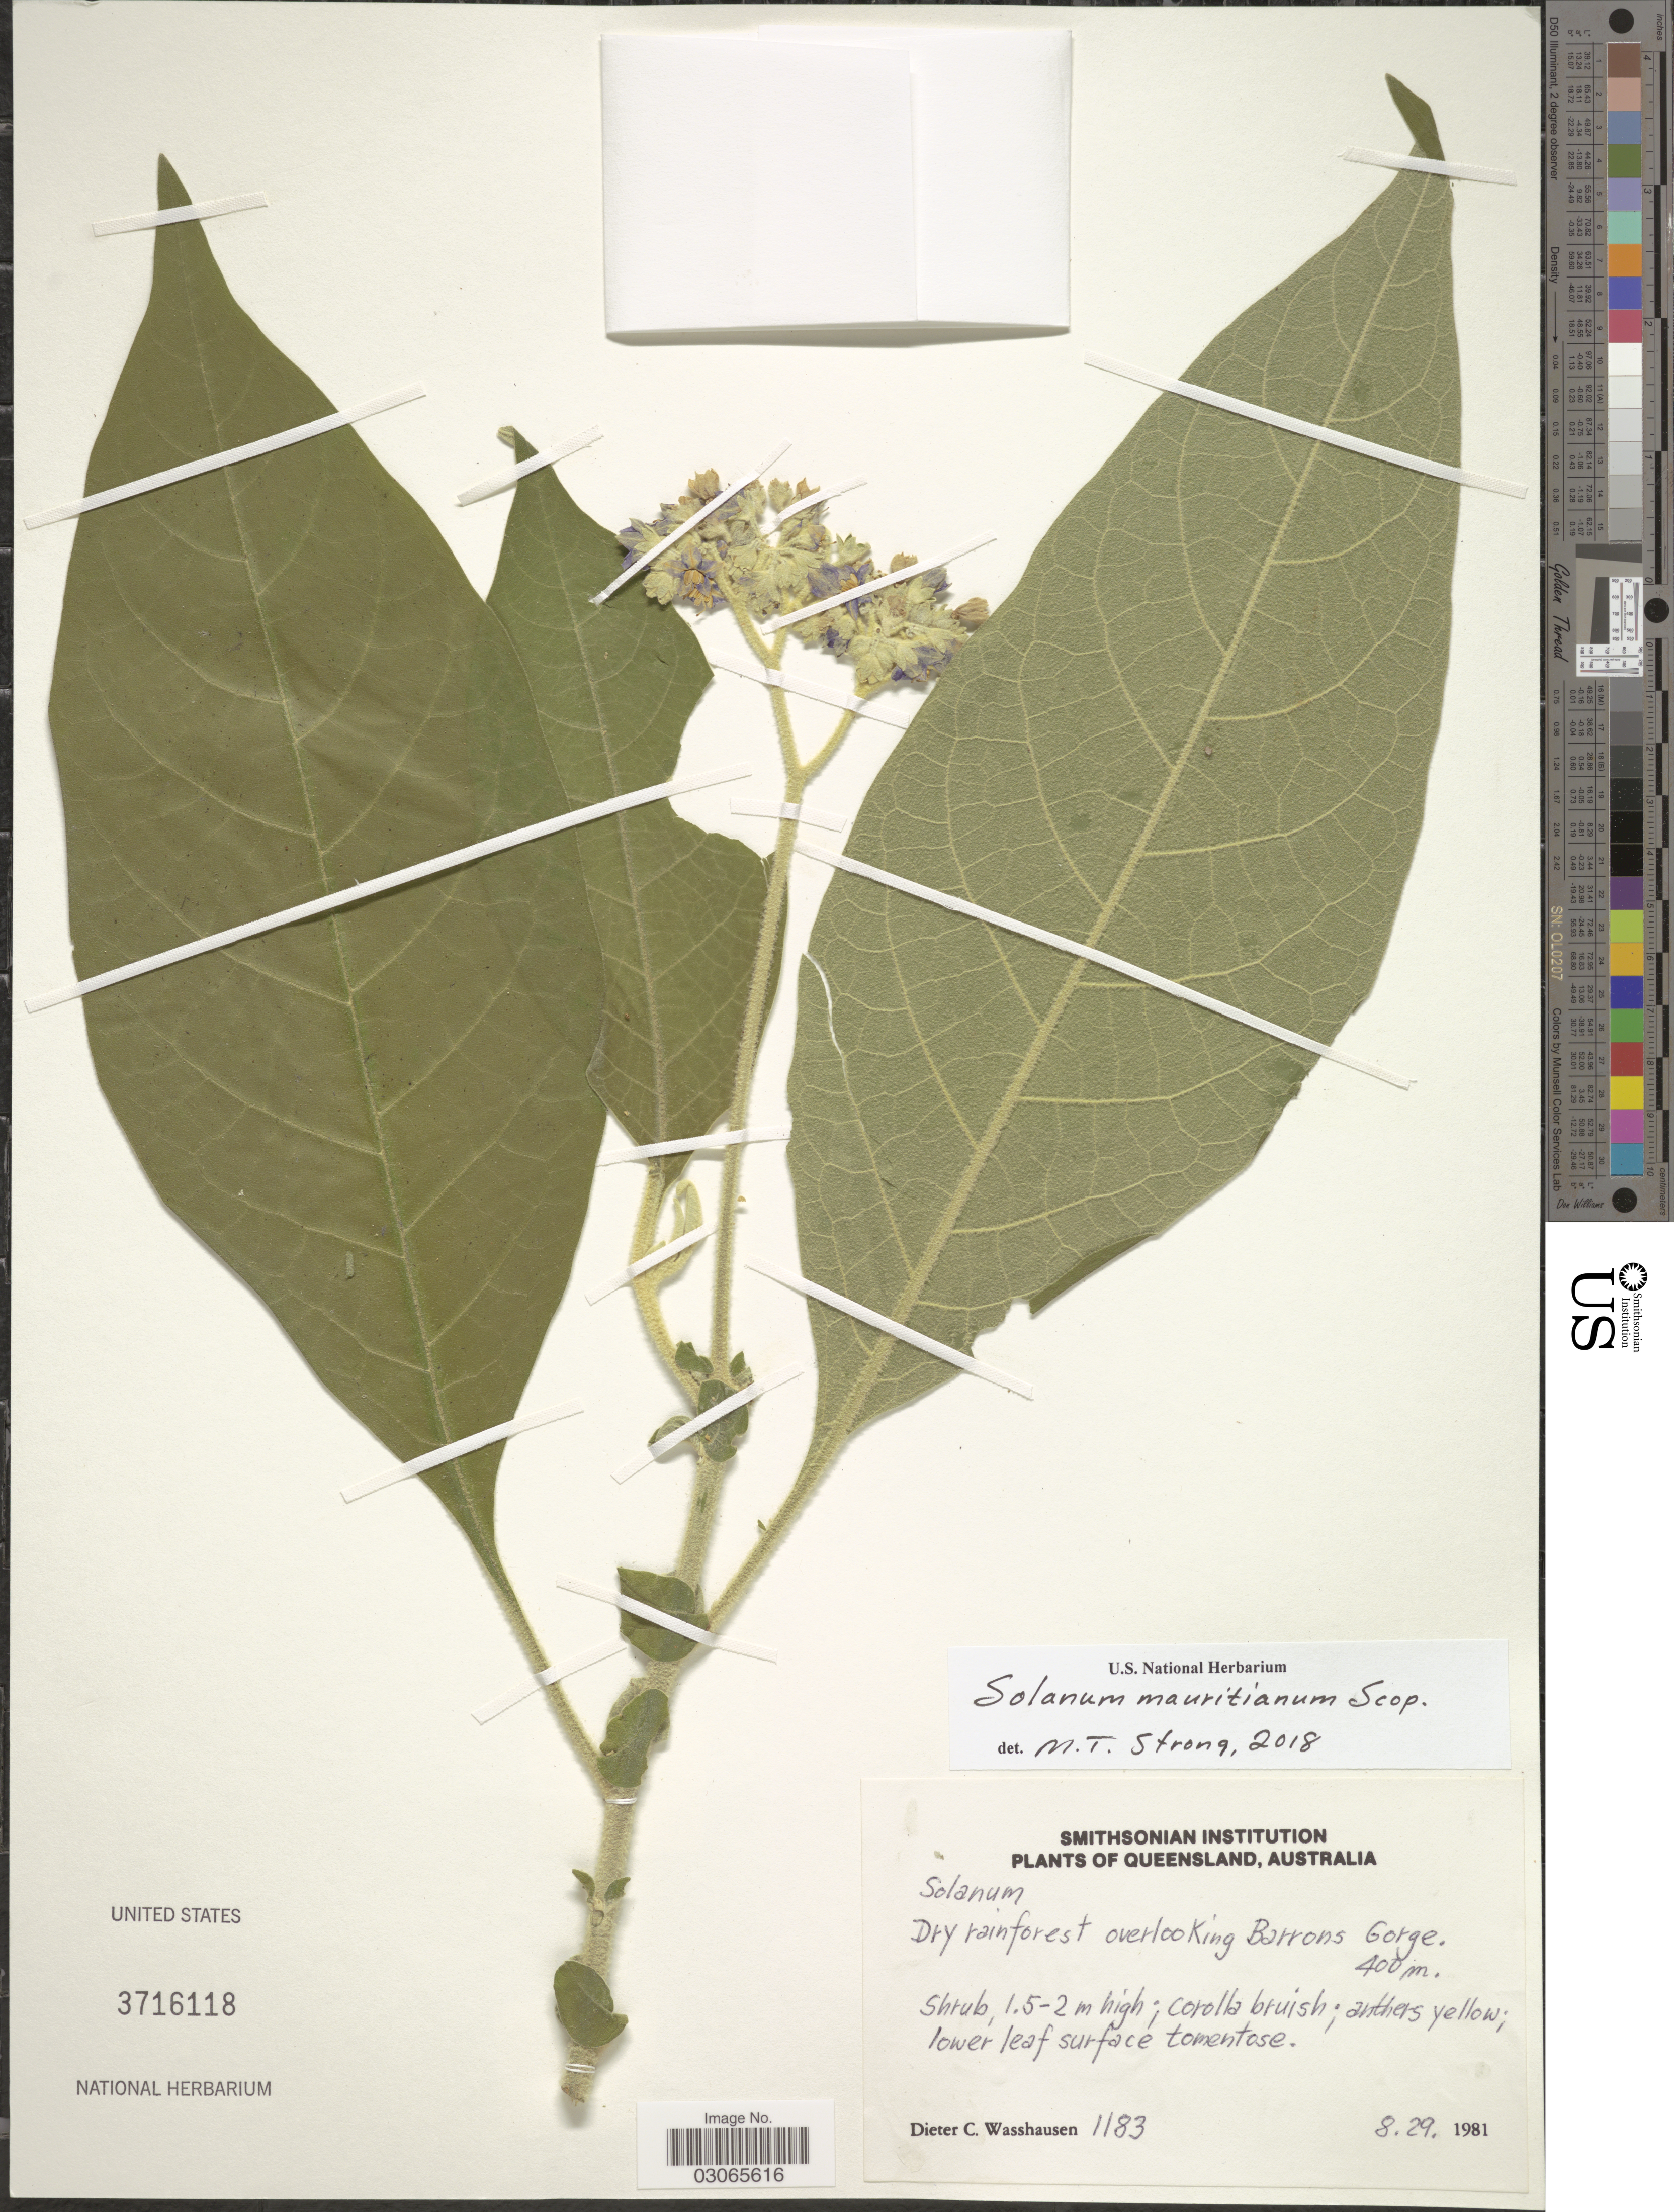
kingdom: Plantae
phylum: Tracheophyta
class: Magnoliopsida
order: Solanales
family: Solanaceae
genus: Solanum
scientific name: Solanum mauritianum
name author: Scop.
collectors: D. C. Wasshausen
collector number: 1183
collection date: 1981-08-29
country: Australia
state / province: Queensland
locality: Dry rainforest overlooking Barrons Gorge.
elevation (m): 400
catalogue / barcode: US 3716118